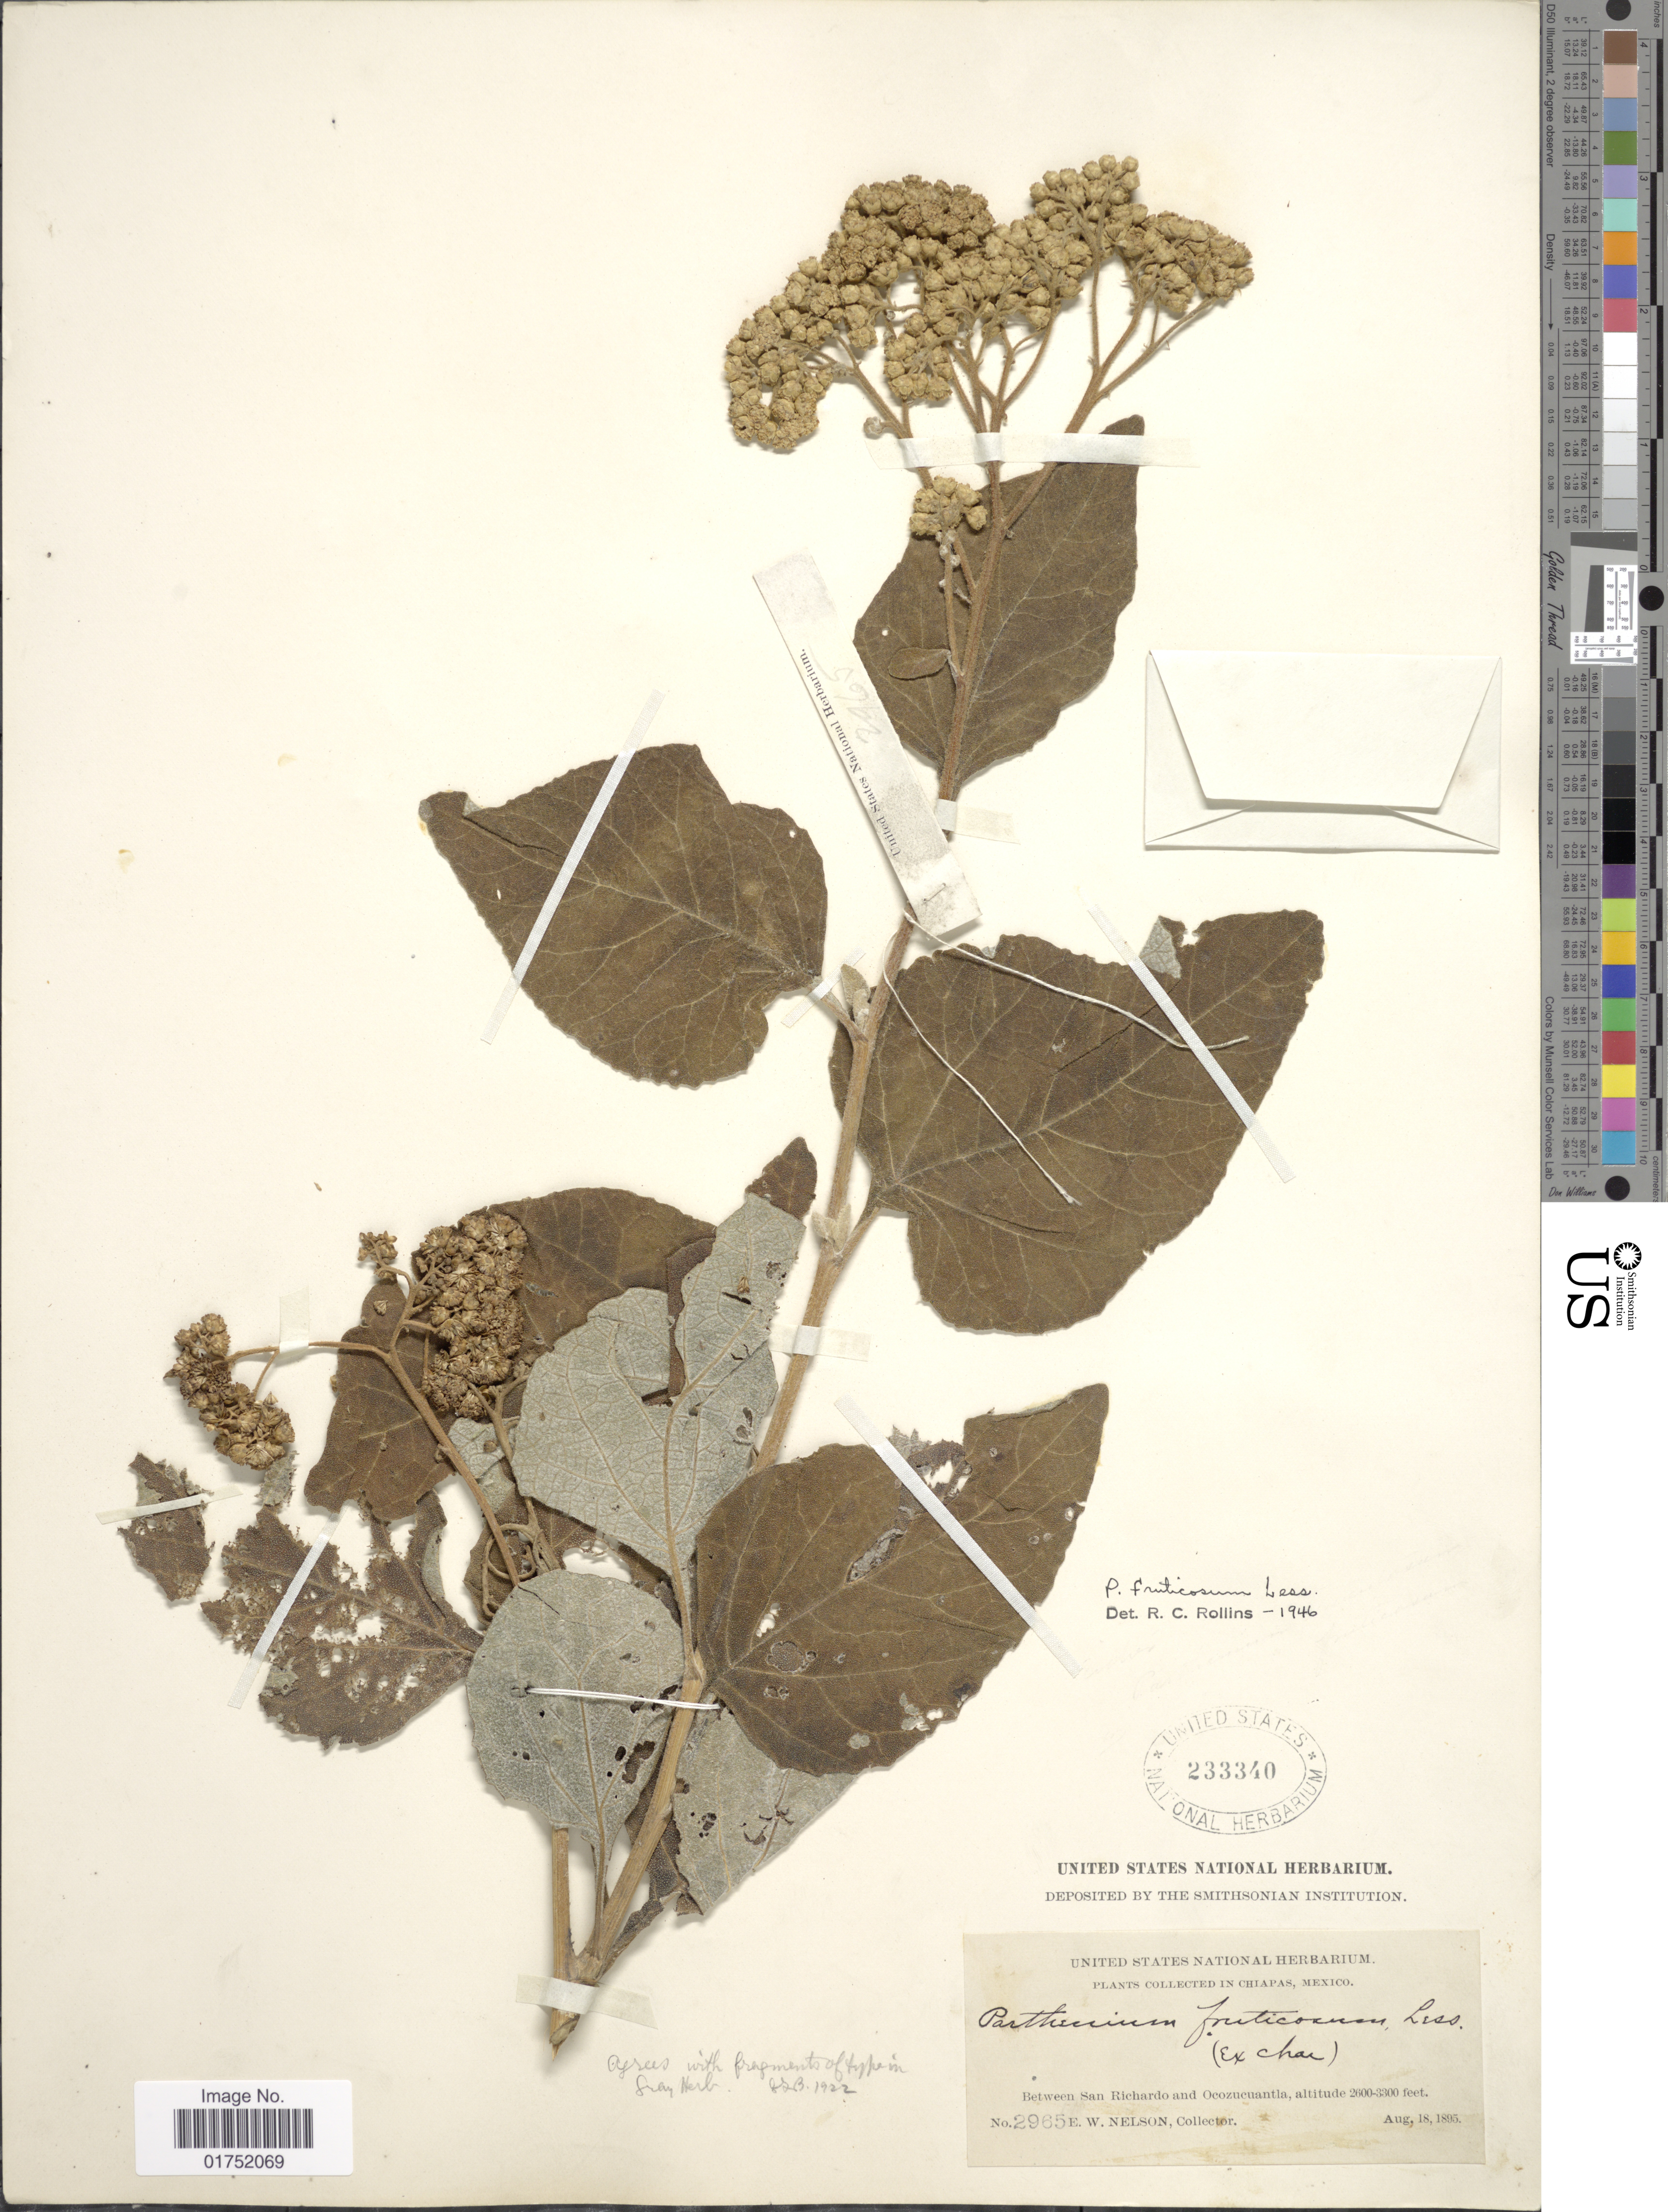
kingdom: Plantae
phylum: Tracheophyta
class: Magnoliopsida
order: Asterales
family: Asteraceae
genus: Parthenium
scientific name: Parthenium fruticosum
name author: Less.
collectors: E. W. Nelson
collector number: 2965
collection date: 1895-08-18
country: Mexico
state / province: Chiapas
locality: Between San Richardo and Ocozucuantla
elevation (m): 792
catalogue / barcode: US 233340